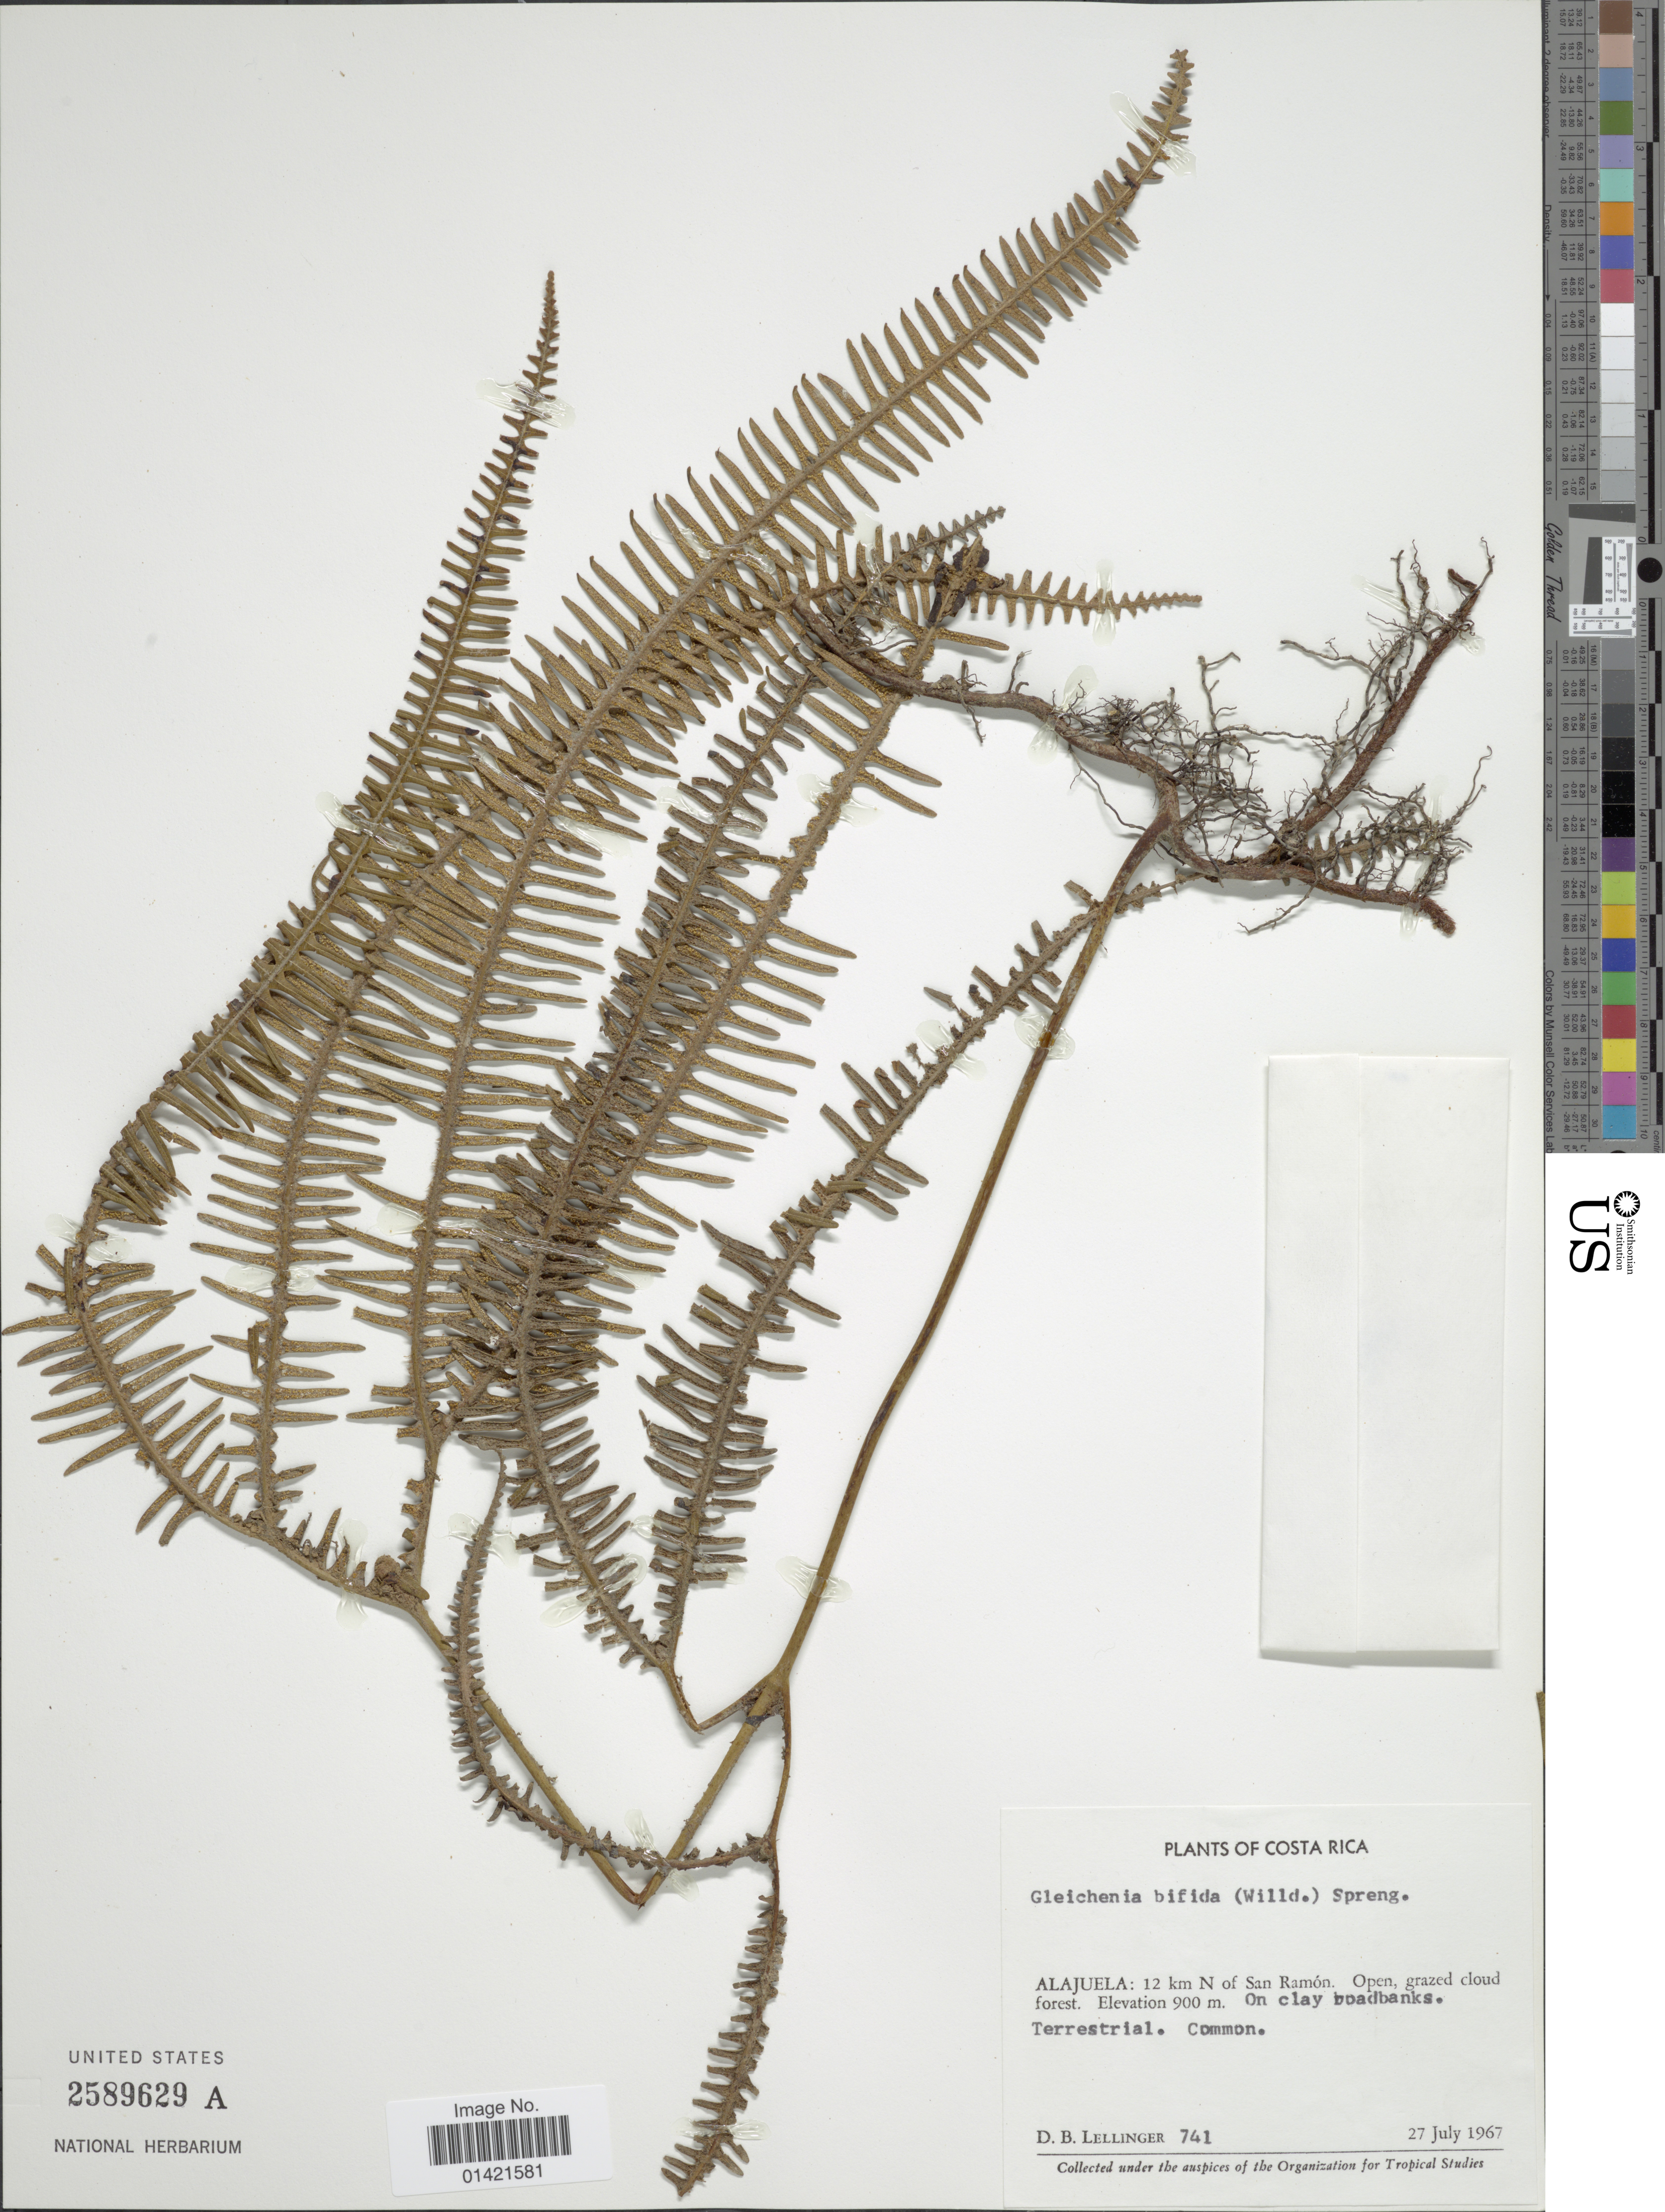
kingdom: Plantae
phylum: Tracheophyta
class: Polypodiopsida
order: Gleicheniales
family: Gleicheniaceae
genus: Sticherus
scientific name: Sticherus bifidus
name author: (Willd.) Ching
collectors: D. B. Lellinger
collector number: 741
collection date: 1967-07-27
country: Costa Rica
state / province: Alajuela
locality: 12 km N of San Ramon.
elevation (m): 900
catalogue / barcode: US 2589629A